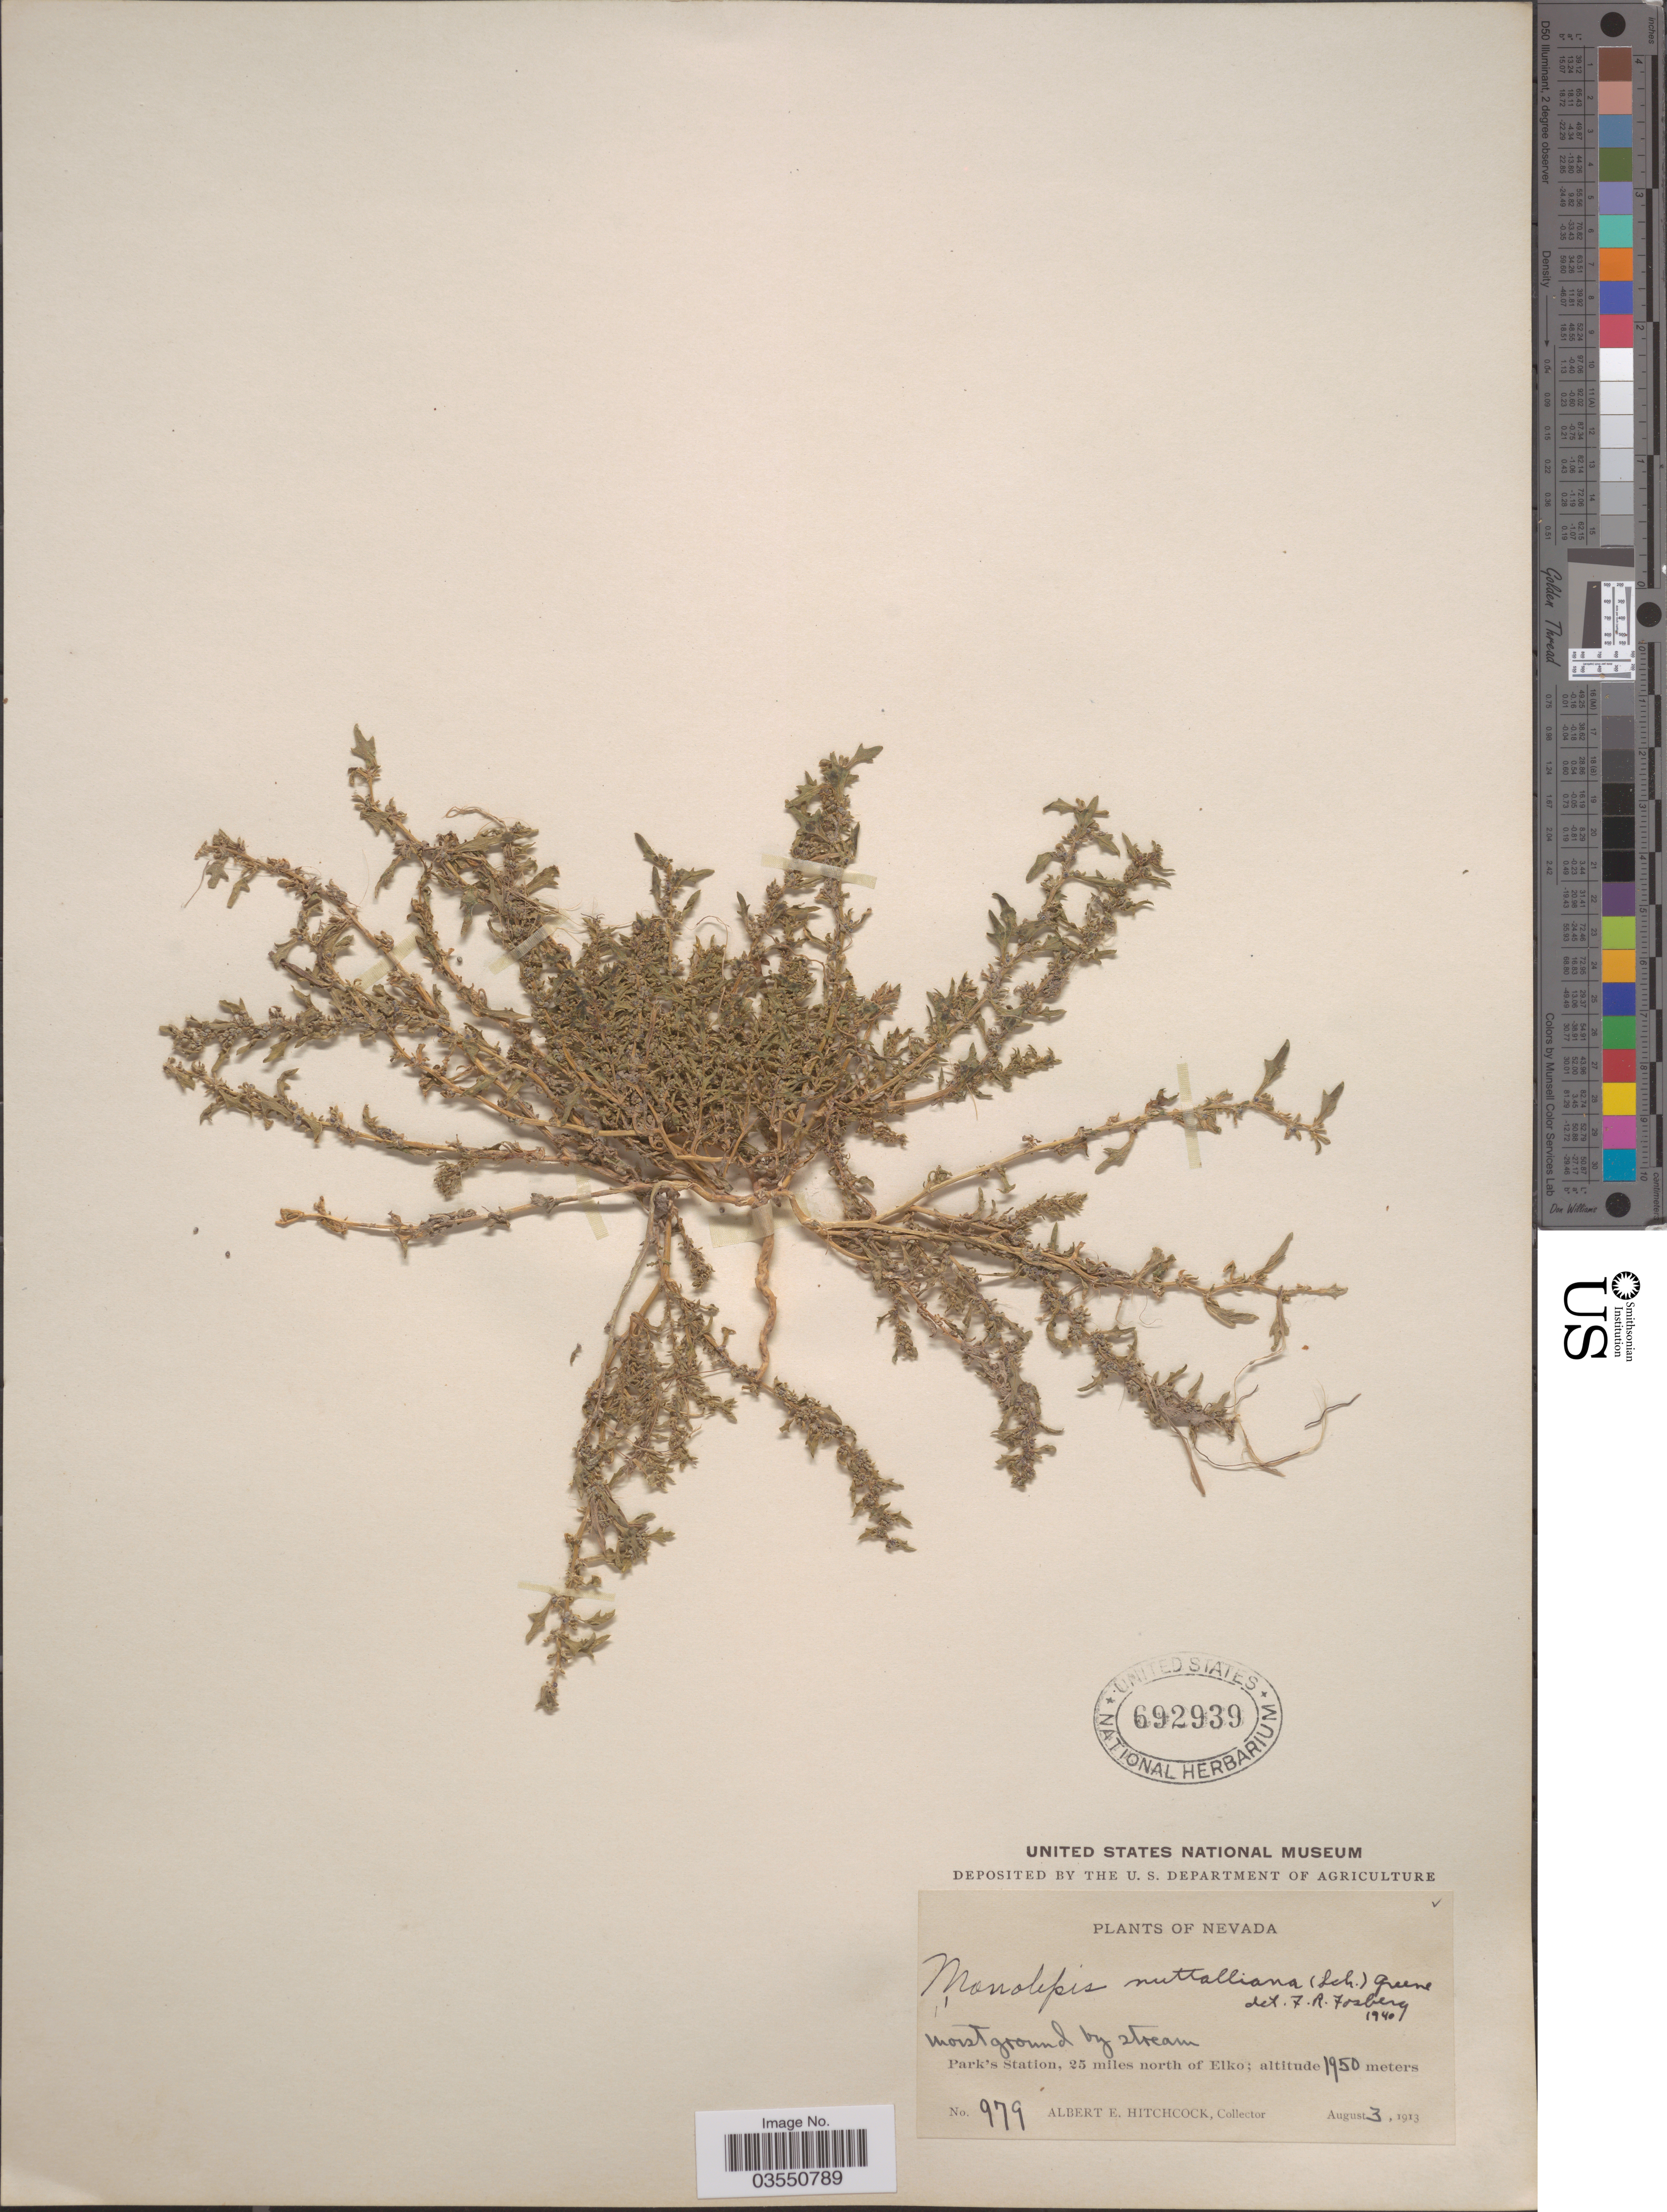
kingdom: Plantae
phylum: Tracheophyta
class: Magnoliopsida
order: Caryophyllales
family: Amaranthaceae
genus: Blitum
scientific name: Blitum nuttallianum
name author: Schult.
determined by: U.S. National Herbarium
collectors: A. Hitchcock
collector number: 979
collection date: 1913-08-03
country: United States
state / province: Nevada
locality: Moist ground by stream. Park's Station, 25 miles north of Elko.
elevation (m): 1950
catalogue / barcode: US 692939